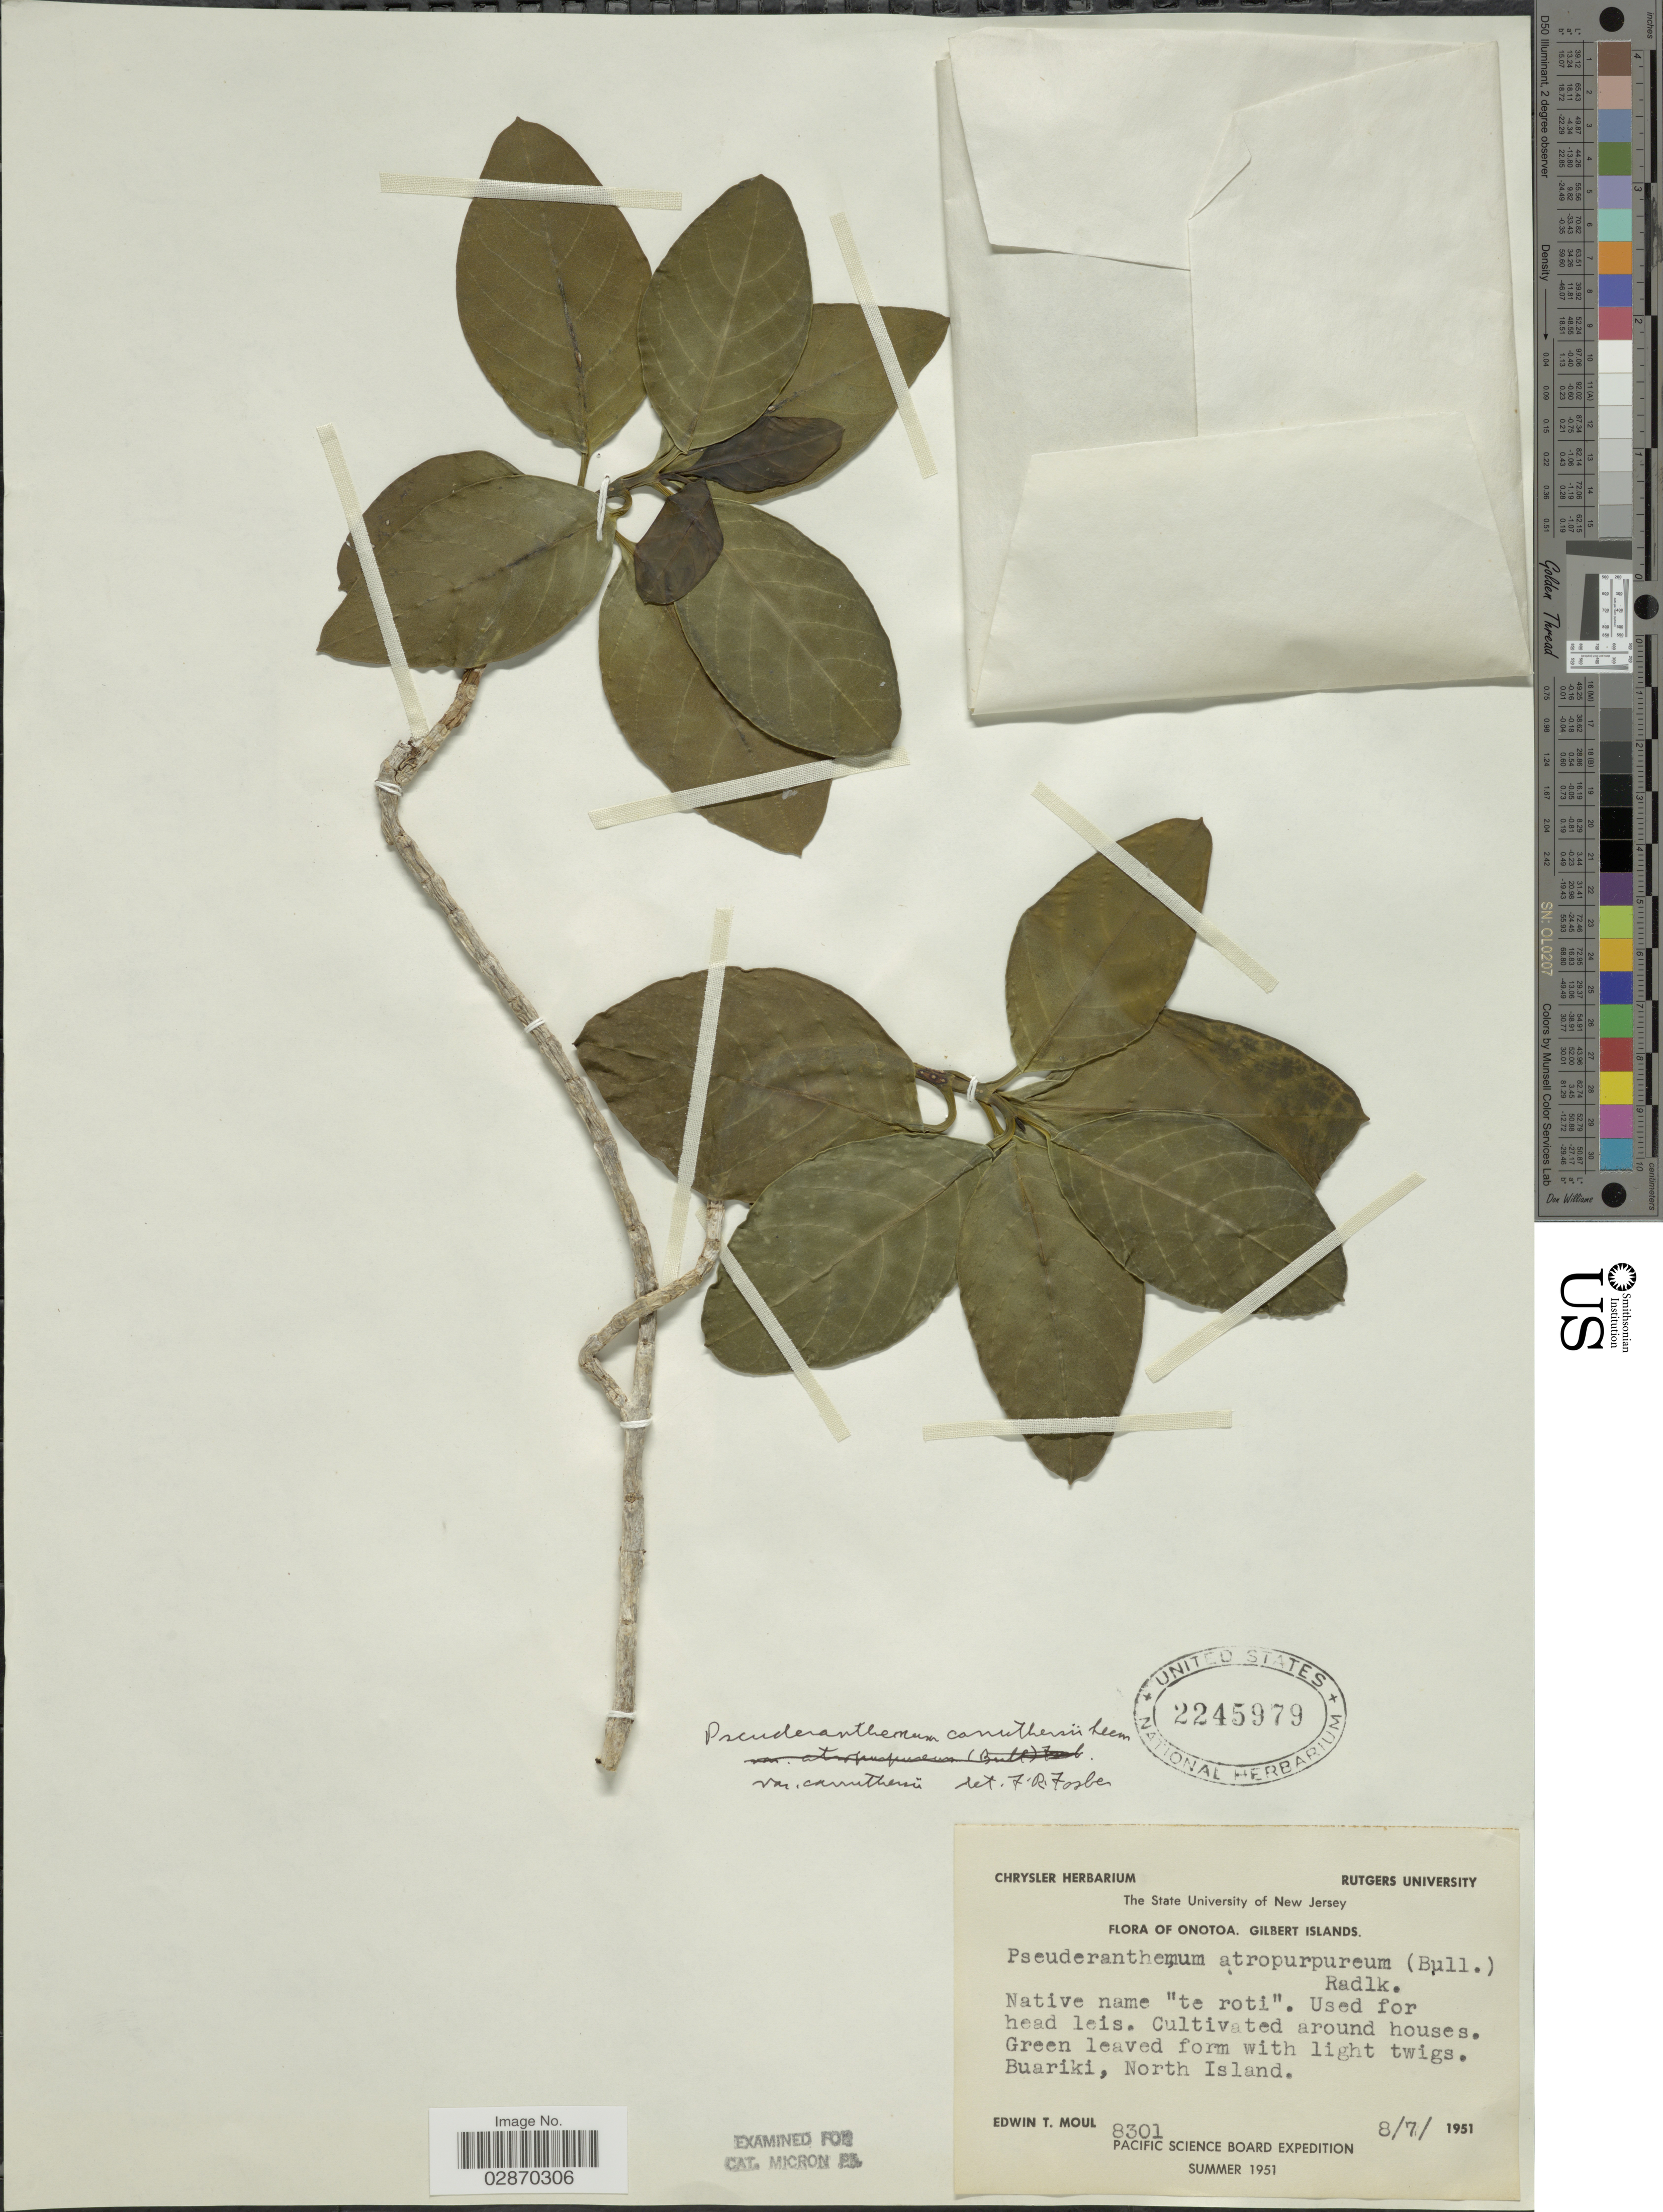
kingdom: Plantae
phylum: Tracheophyta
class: Magnoliopsida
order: Lamiales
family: Acanthaceae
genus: Pseuderanthemum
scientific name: Pseuderanthemum carruthersii var. carruthersii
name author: (Seem.) Guillaumin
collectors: E. T. Moul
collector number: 8301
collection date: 1951-07-08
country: Kiribati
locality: Onotoa. Gilbert Islands. Buariki, North Island.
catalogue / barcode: US 2245979